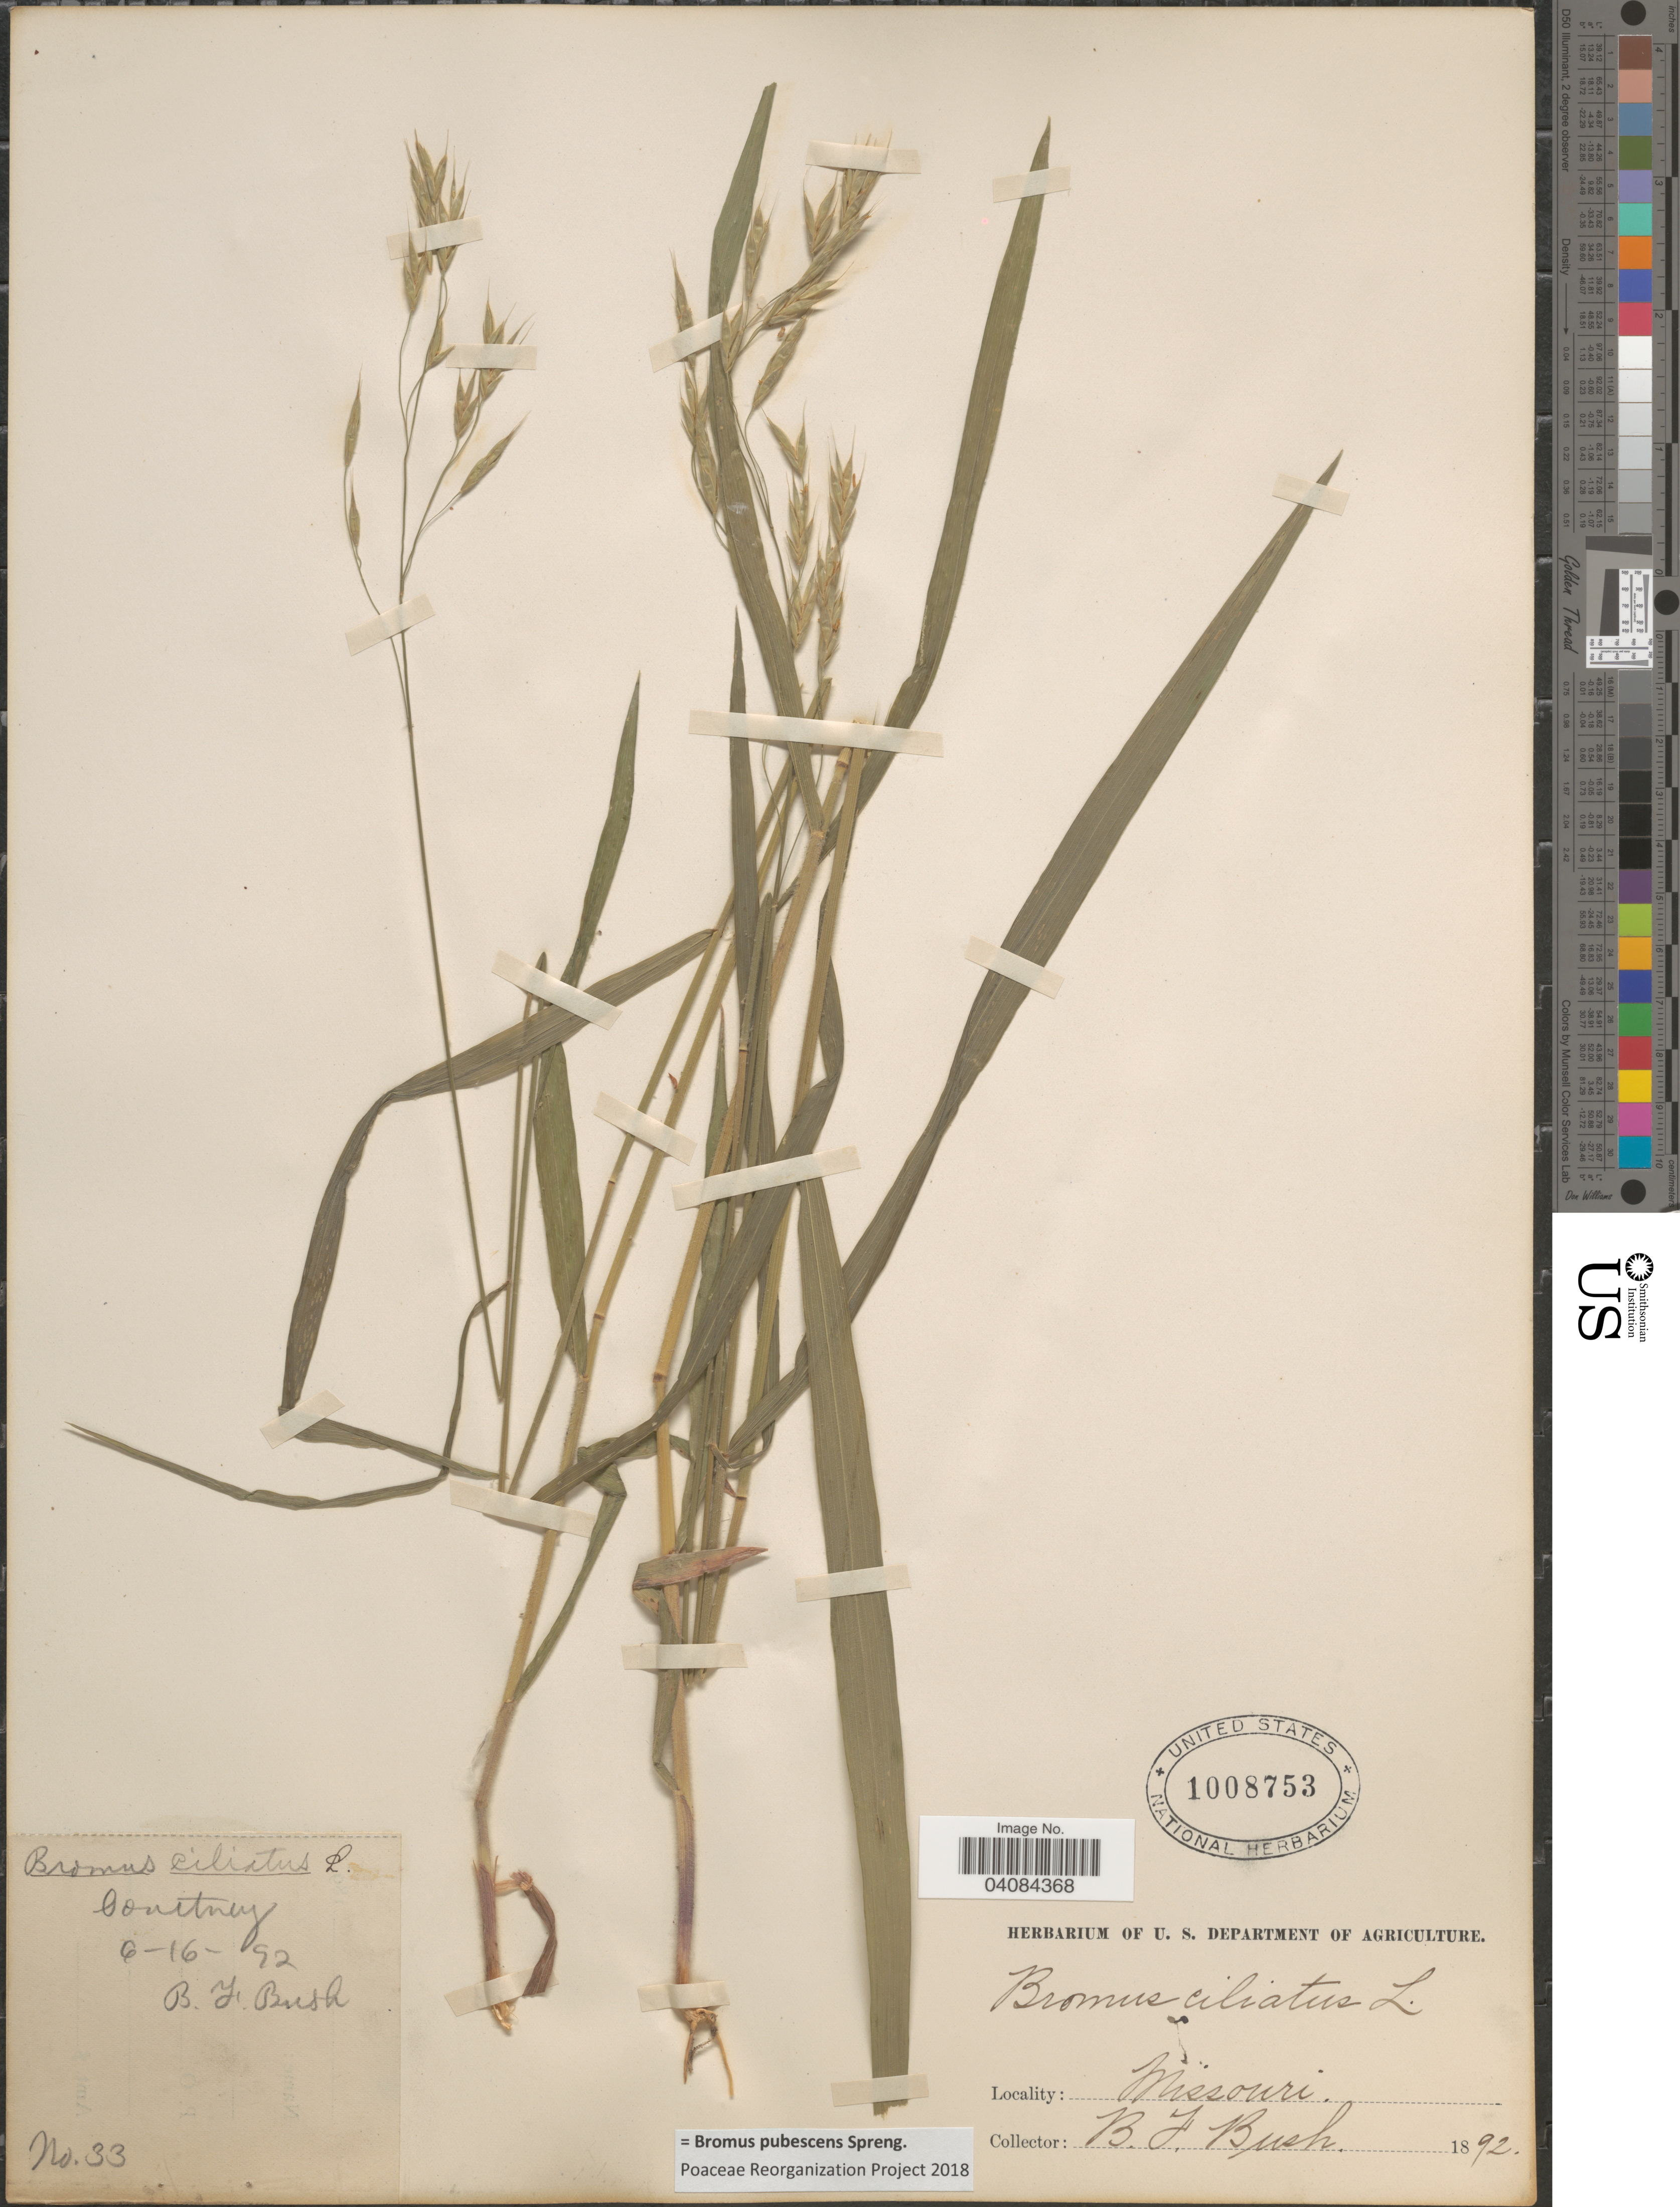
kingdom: Plantae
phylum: Tracheophyta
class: Liliopsida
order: Poales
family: Poaceae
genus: Bromus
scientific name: Bromus pubescens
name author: Muhl. ex Willd.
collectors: B. F. Bush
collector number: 33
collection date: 1892-06-16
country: United States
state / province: Missouri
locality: Courtney.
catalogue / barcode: US 1008753